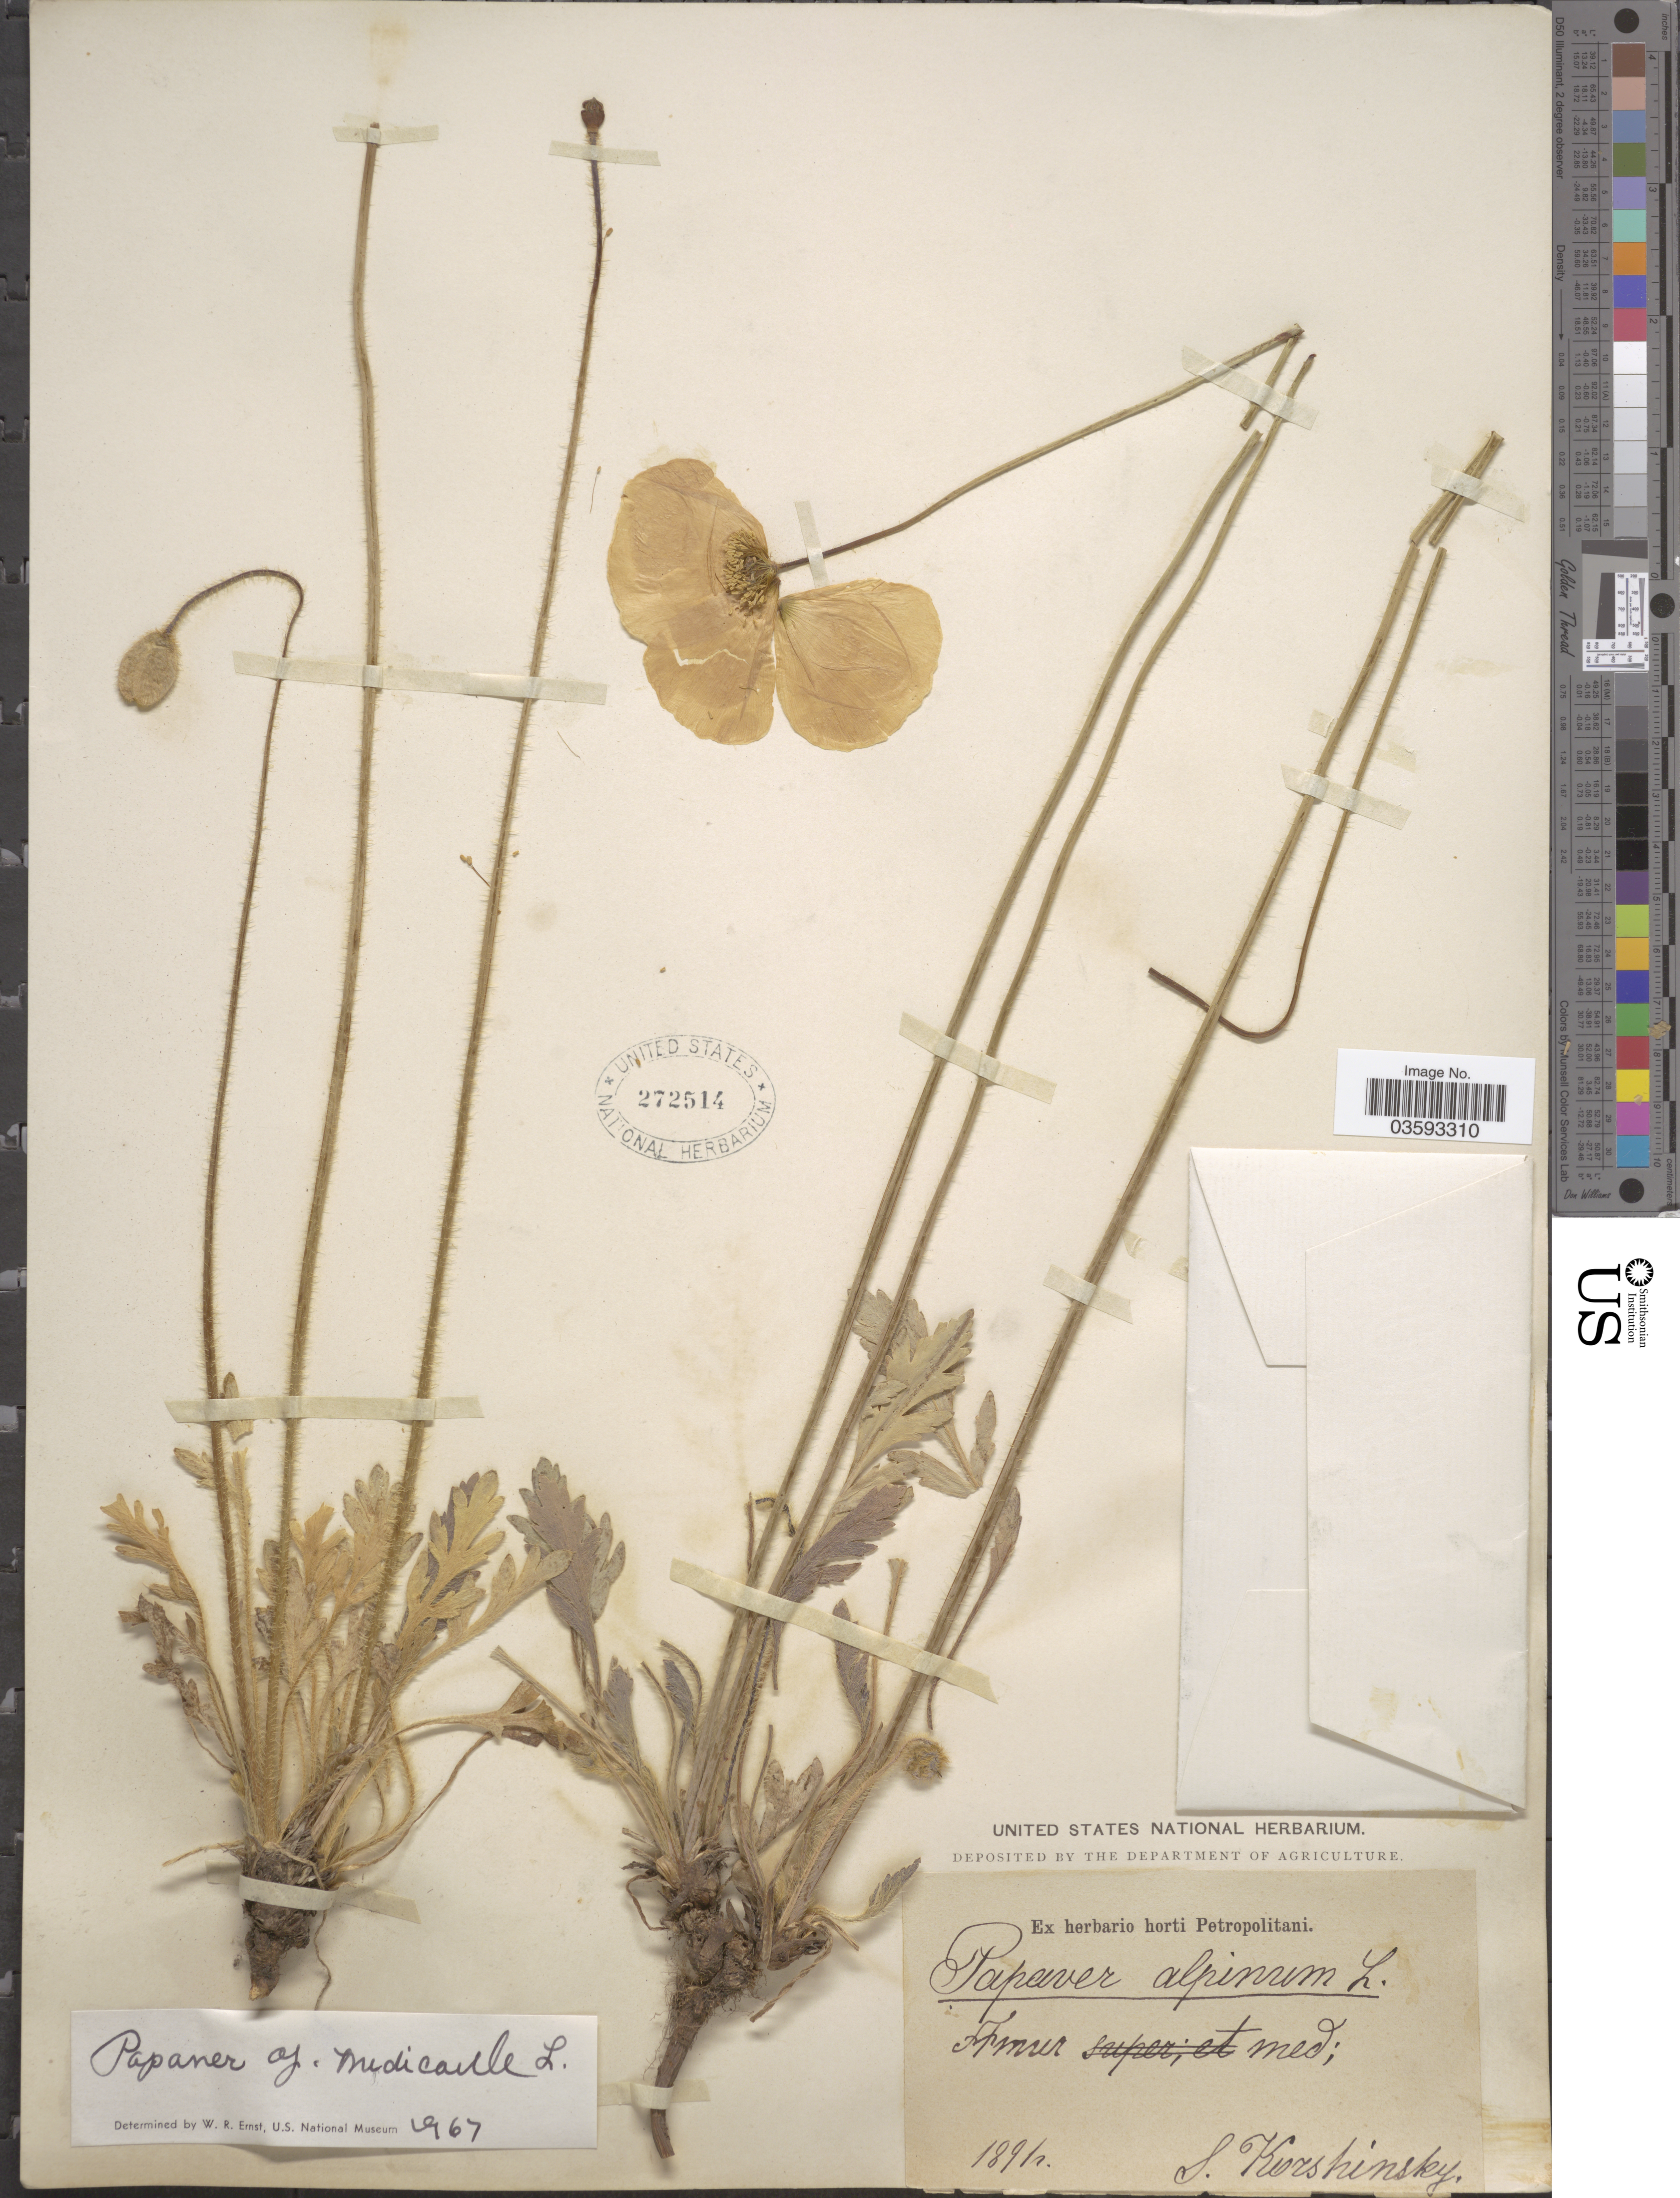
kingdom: Plantae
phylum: Tracheophyta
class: Magnoliopsida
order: Ranunculales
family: Papaveraceae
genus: Papaver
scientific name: Papaver nudicaule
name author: L.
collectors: S. I. Korshinsky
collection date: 1891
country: Russian Federation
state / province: Amur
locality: Amur med.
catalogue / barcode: US 272514